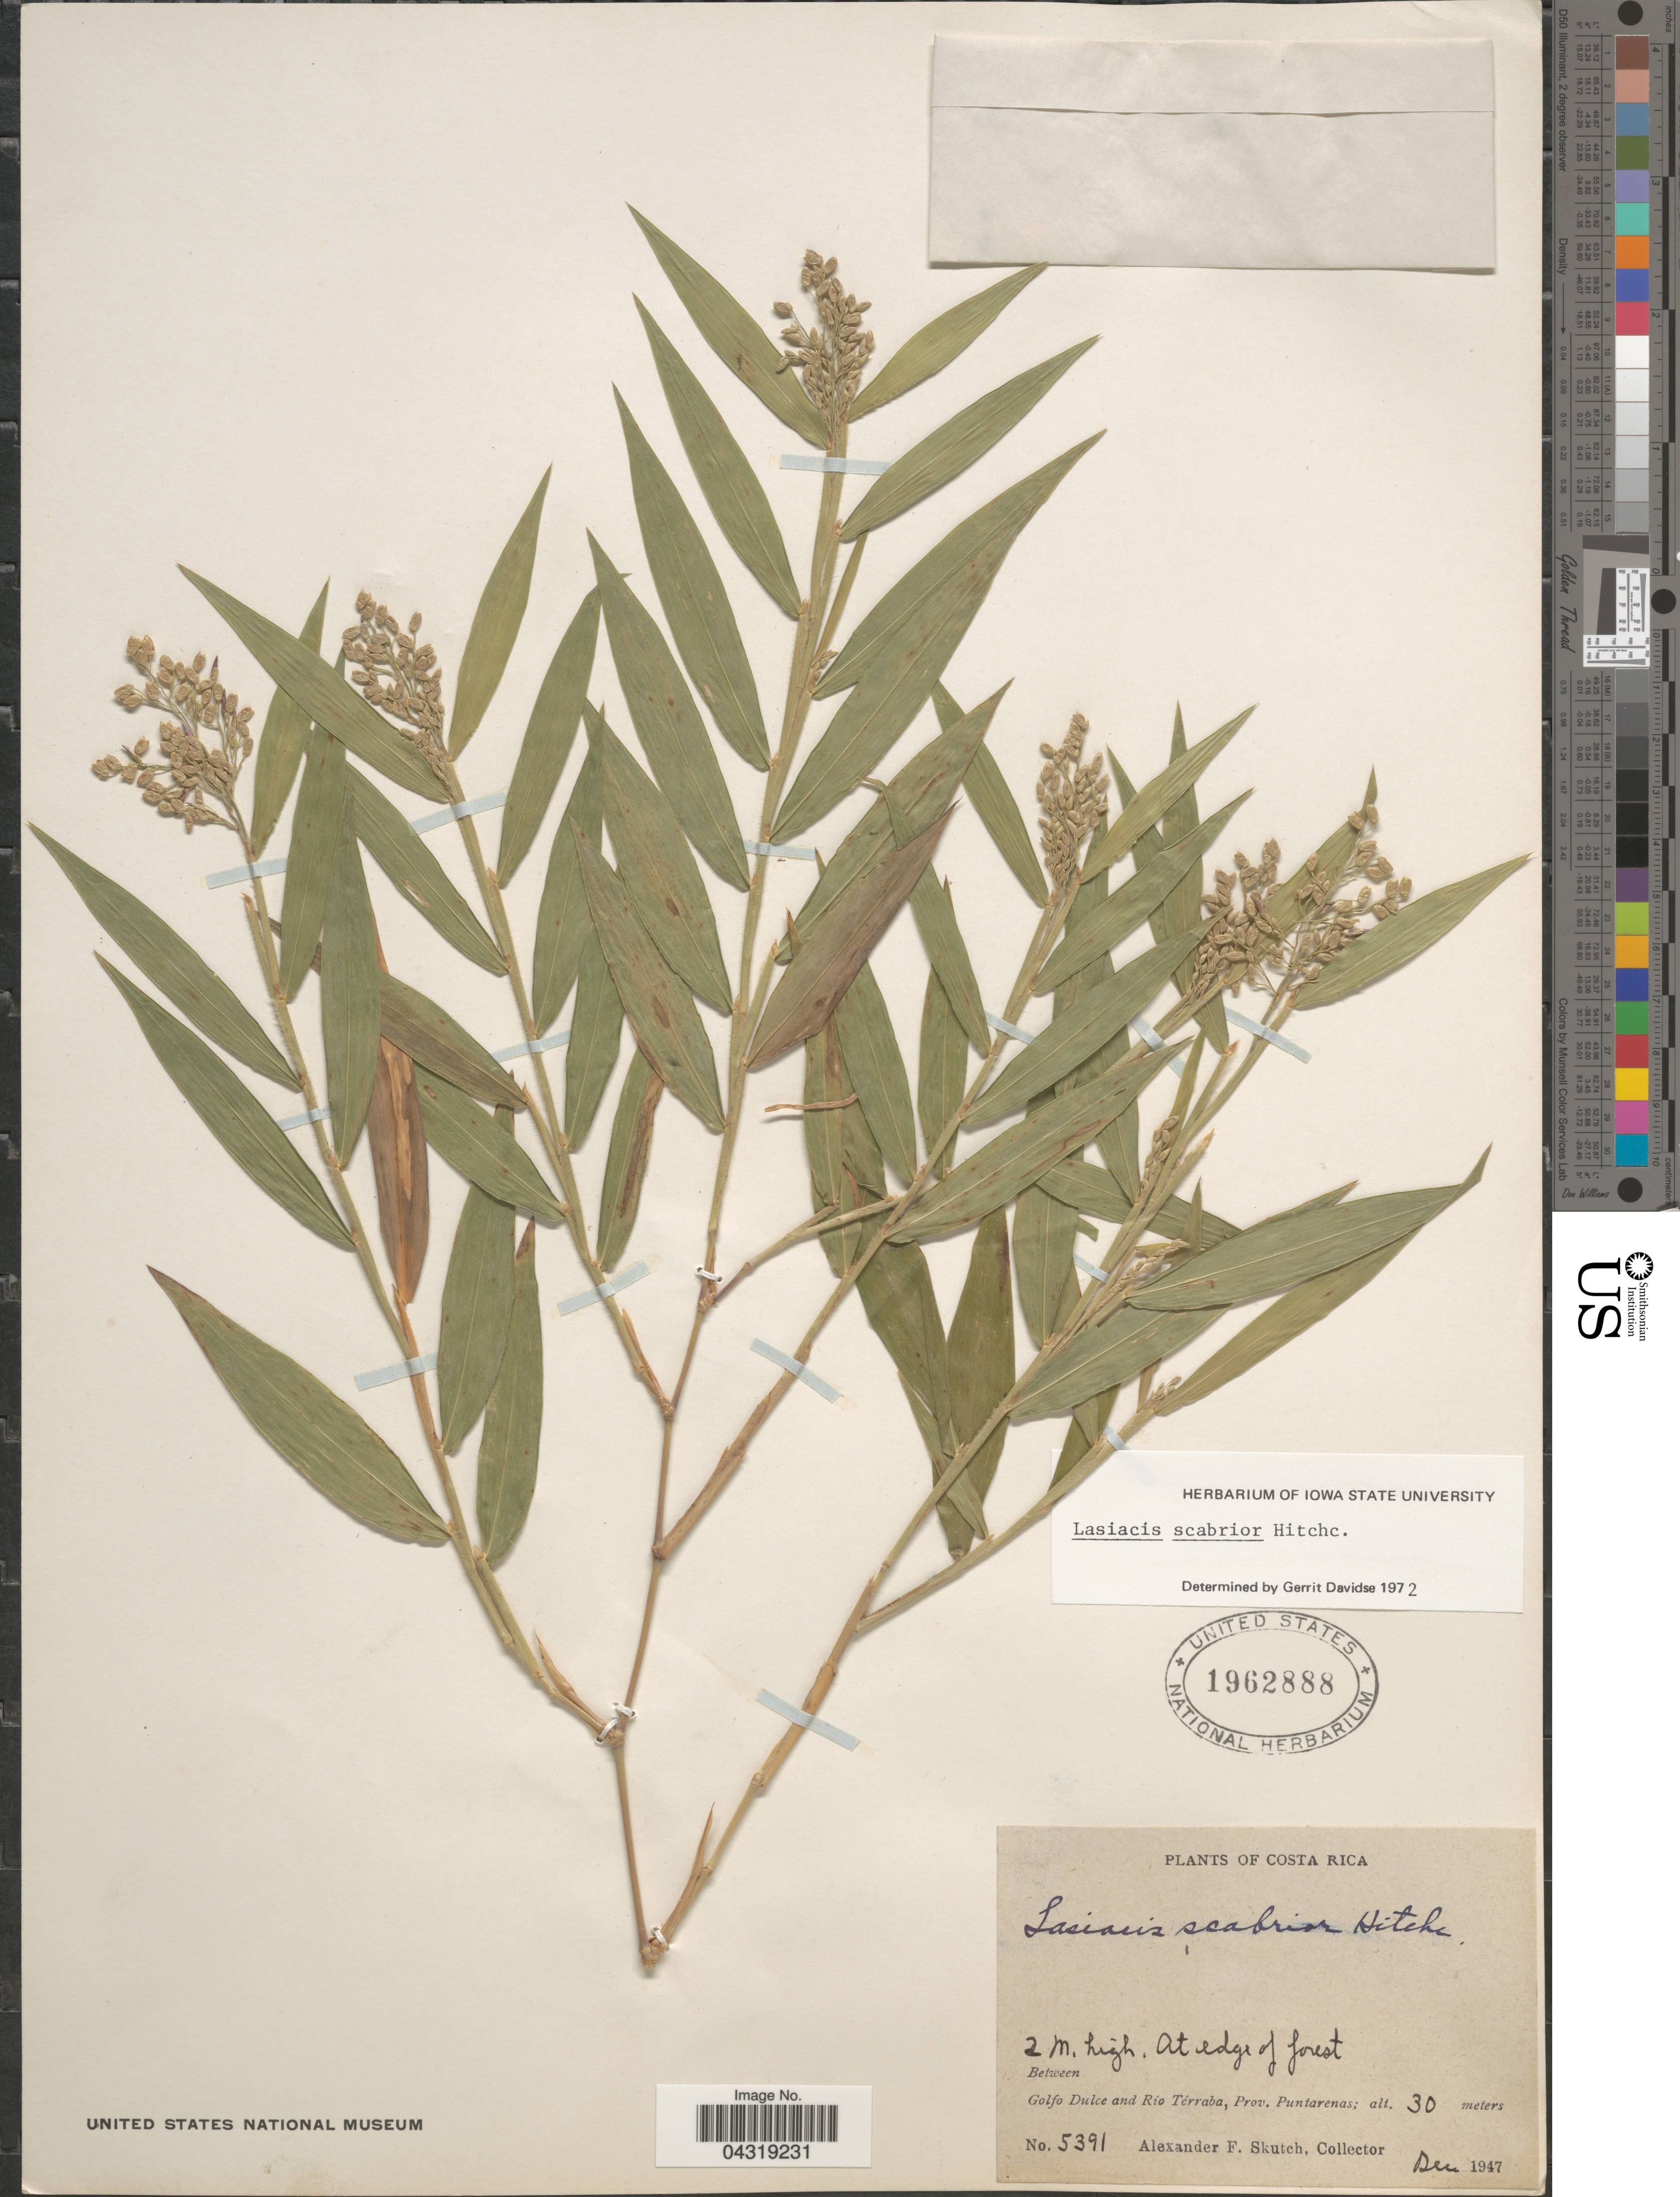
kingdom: Plantae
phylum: Tracheophyta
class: Liliopsida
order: Poales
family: Poaceae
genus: Lasiacis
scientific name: Lasiacis scabrior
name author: Hitchc.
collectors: A. F. Skutch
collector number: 5391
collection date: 1947-12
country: Costa Rica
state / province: Puntarenas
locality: At edge of forest. Between Golfo Dulce and Río Térraba, Prov. Puntarenas.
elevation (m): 30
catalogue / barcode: US 1962888